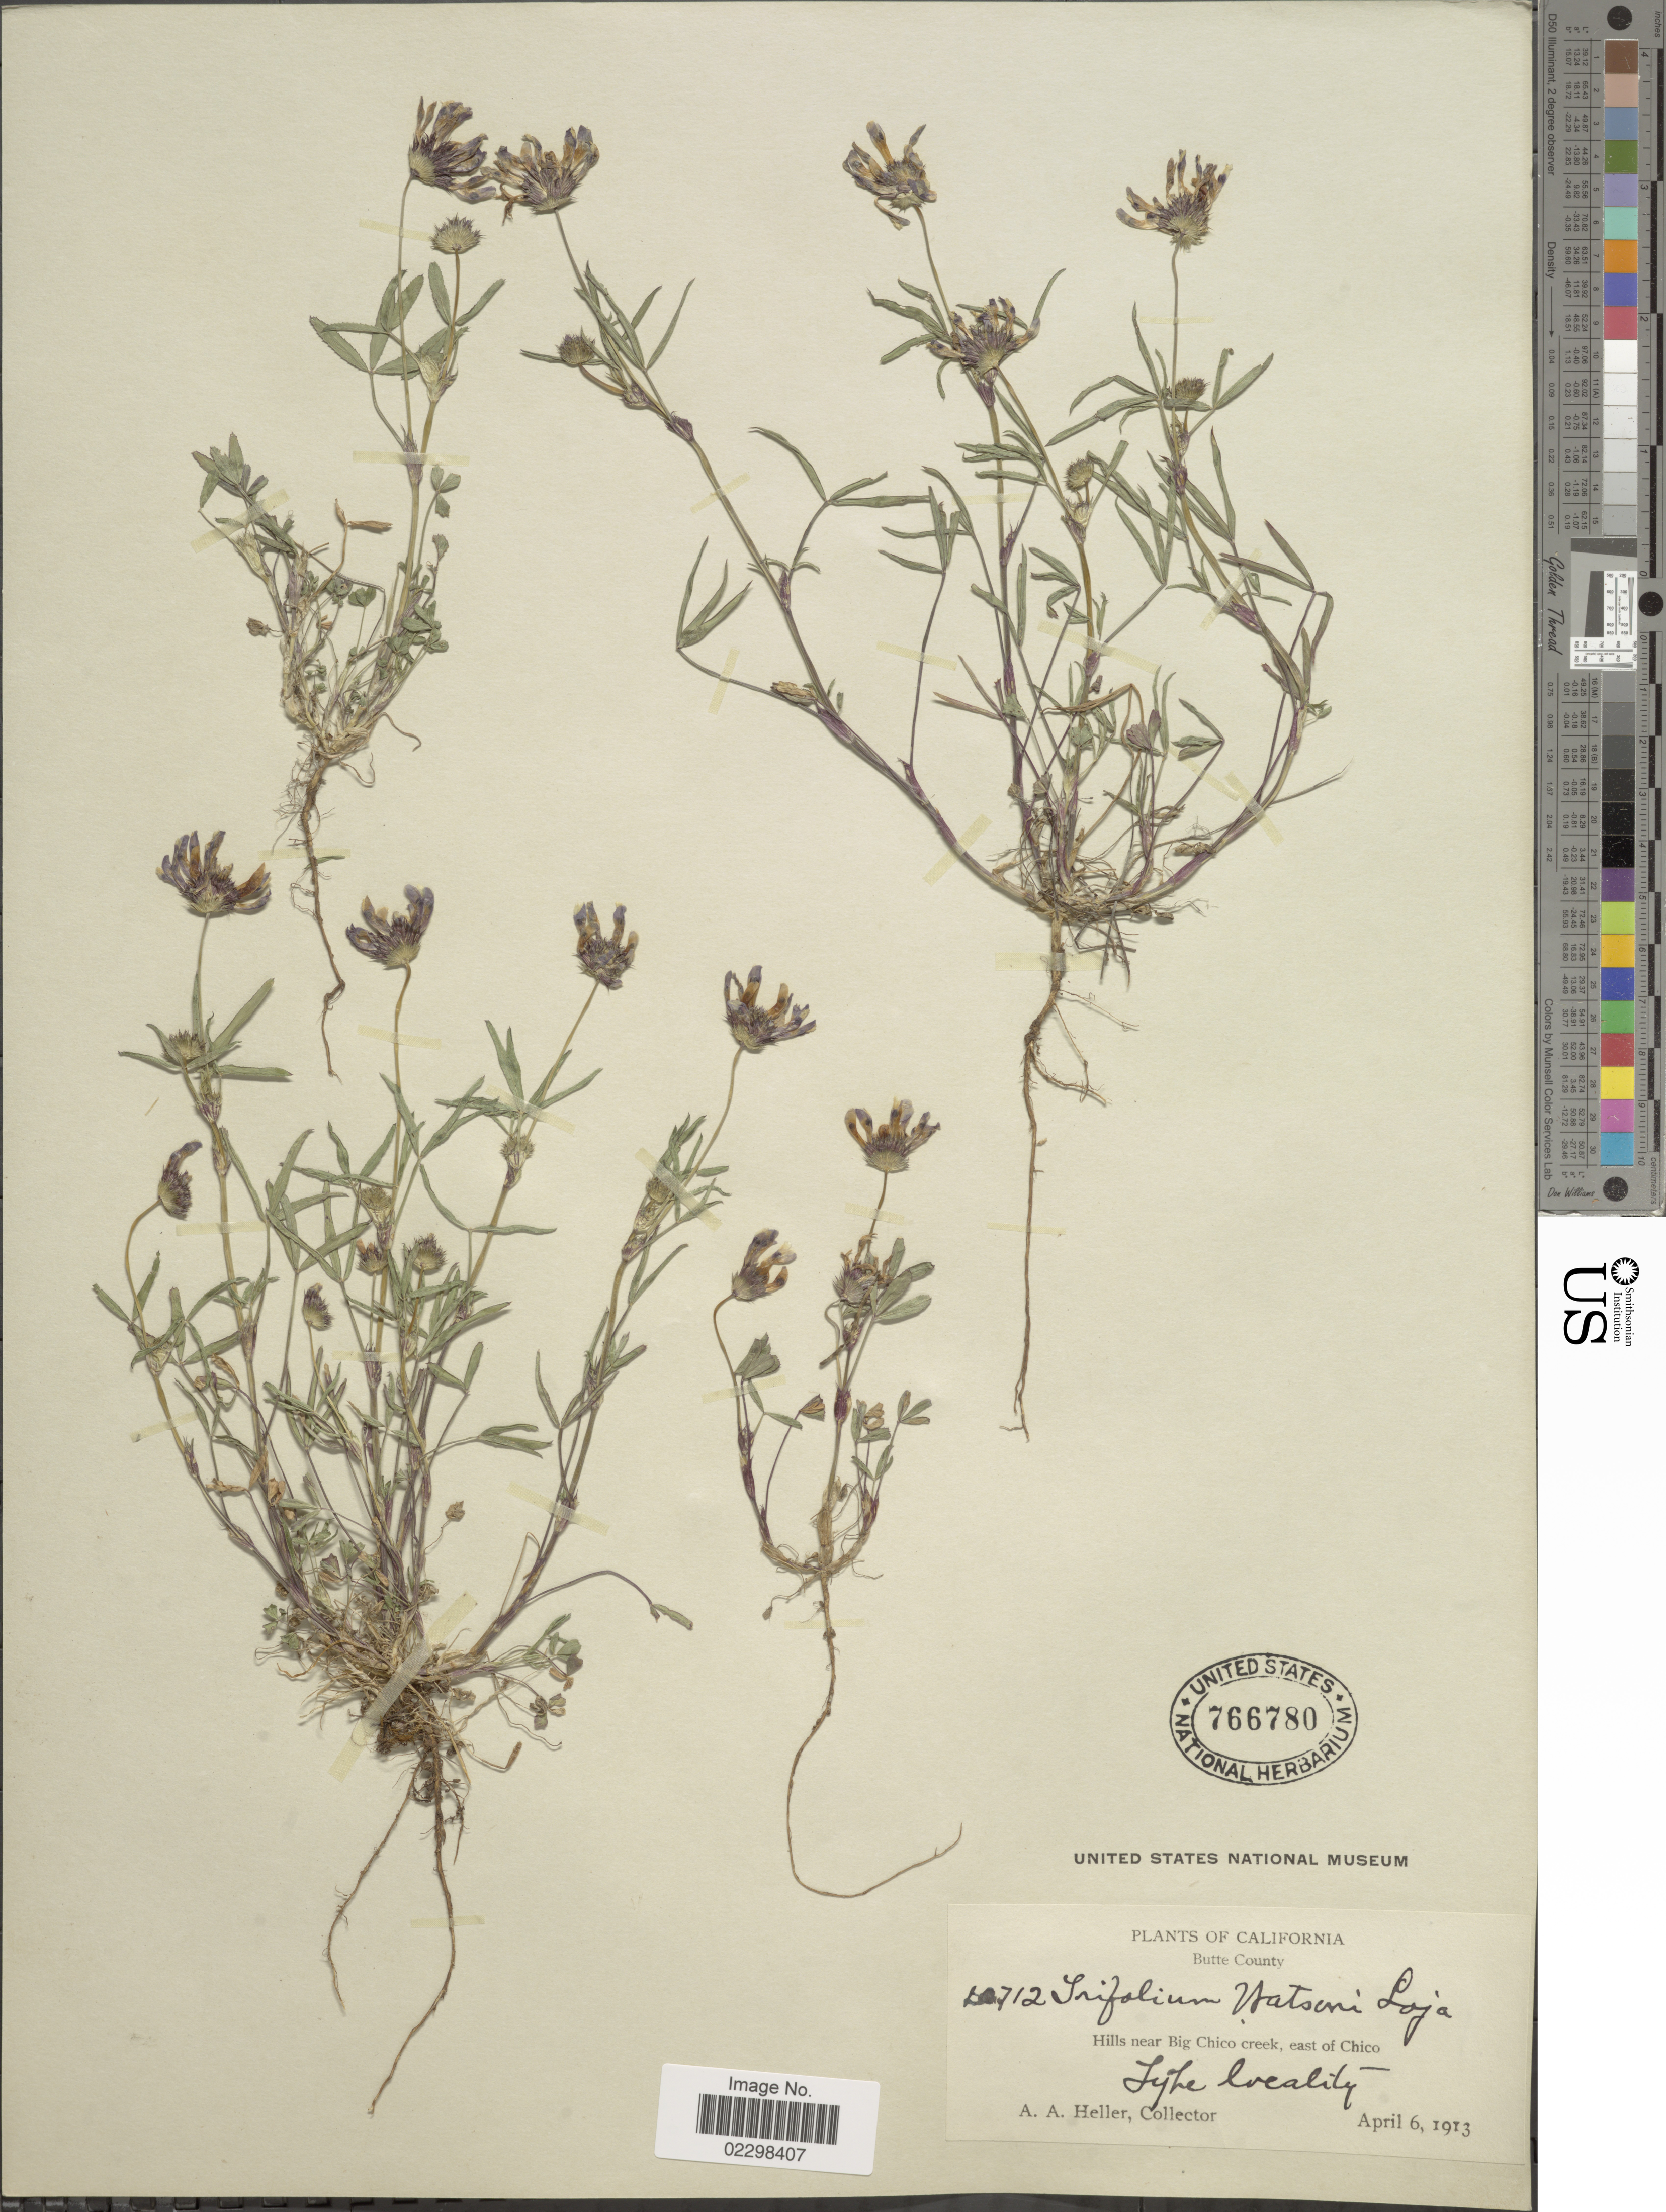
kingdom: Plantae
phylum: Tracheophyta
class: Magnoliopsida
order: Fabales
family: Fabaceae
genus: Trifolium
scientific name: Trifolium tridentatum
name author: Lindl.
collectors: A. A. Heller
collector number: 1712*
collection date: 1913-04-06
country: United States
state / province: California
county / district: Butte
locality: Butte County, Hills near Big Chico creek, Type locality.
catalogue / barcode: US 766780